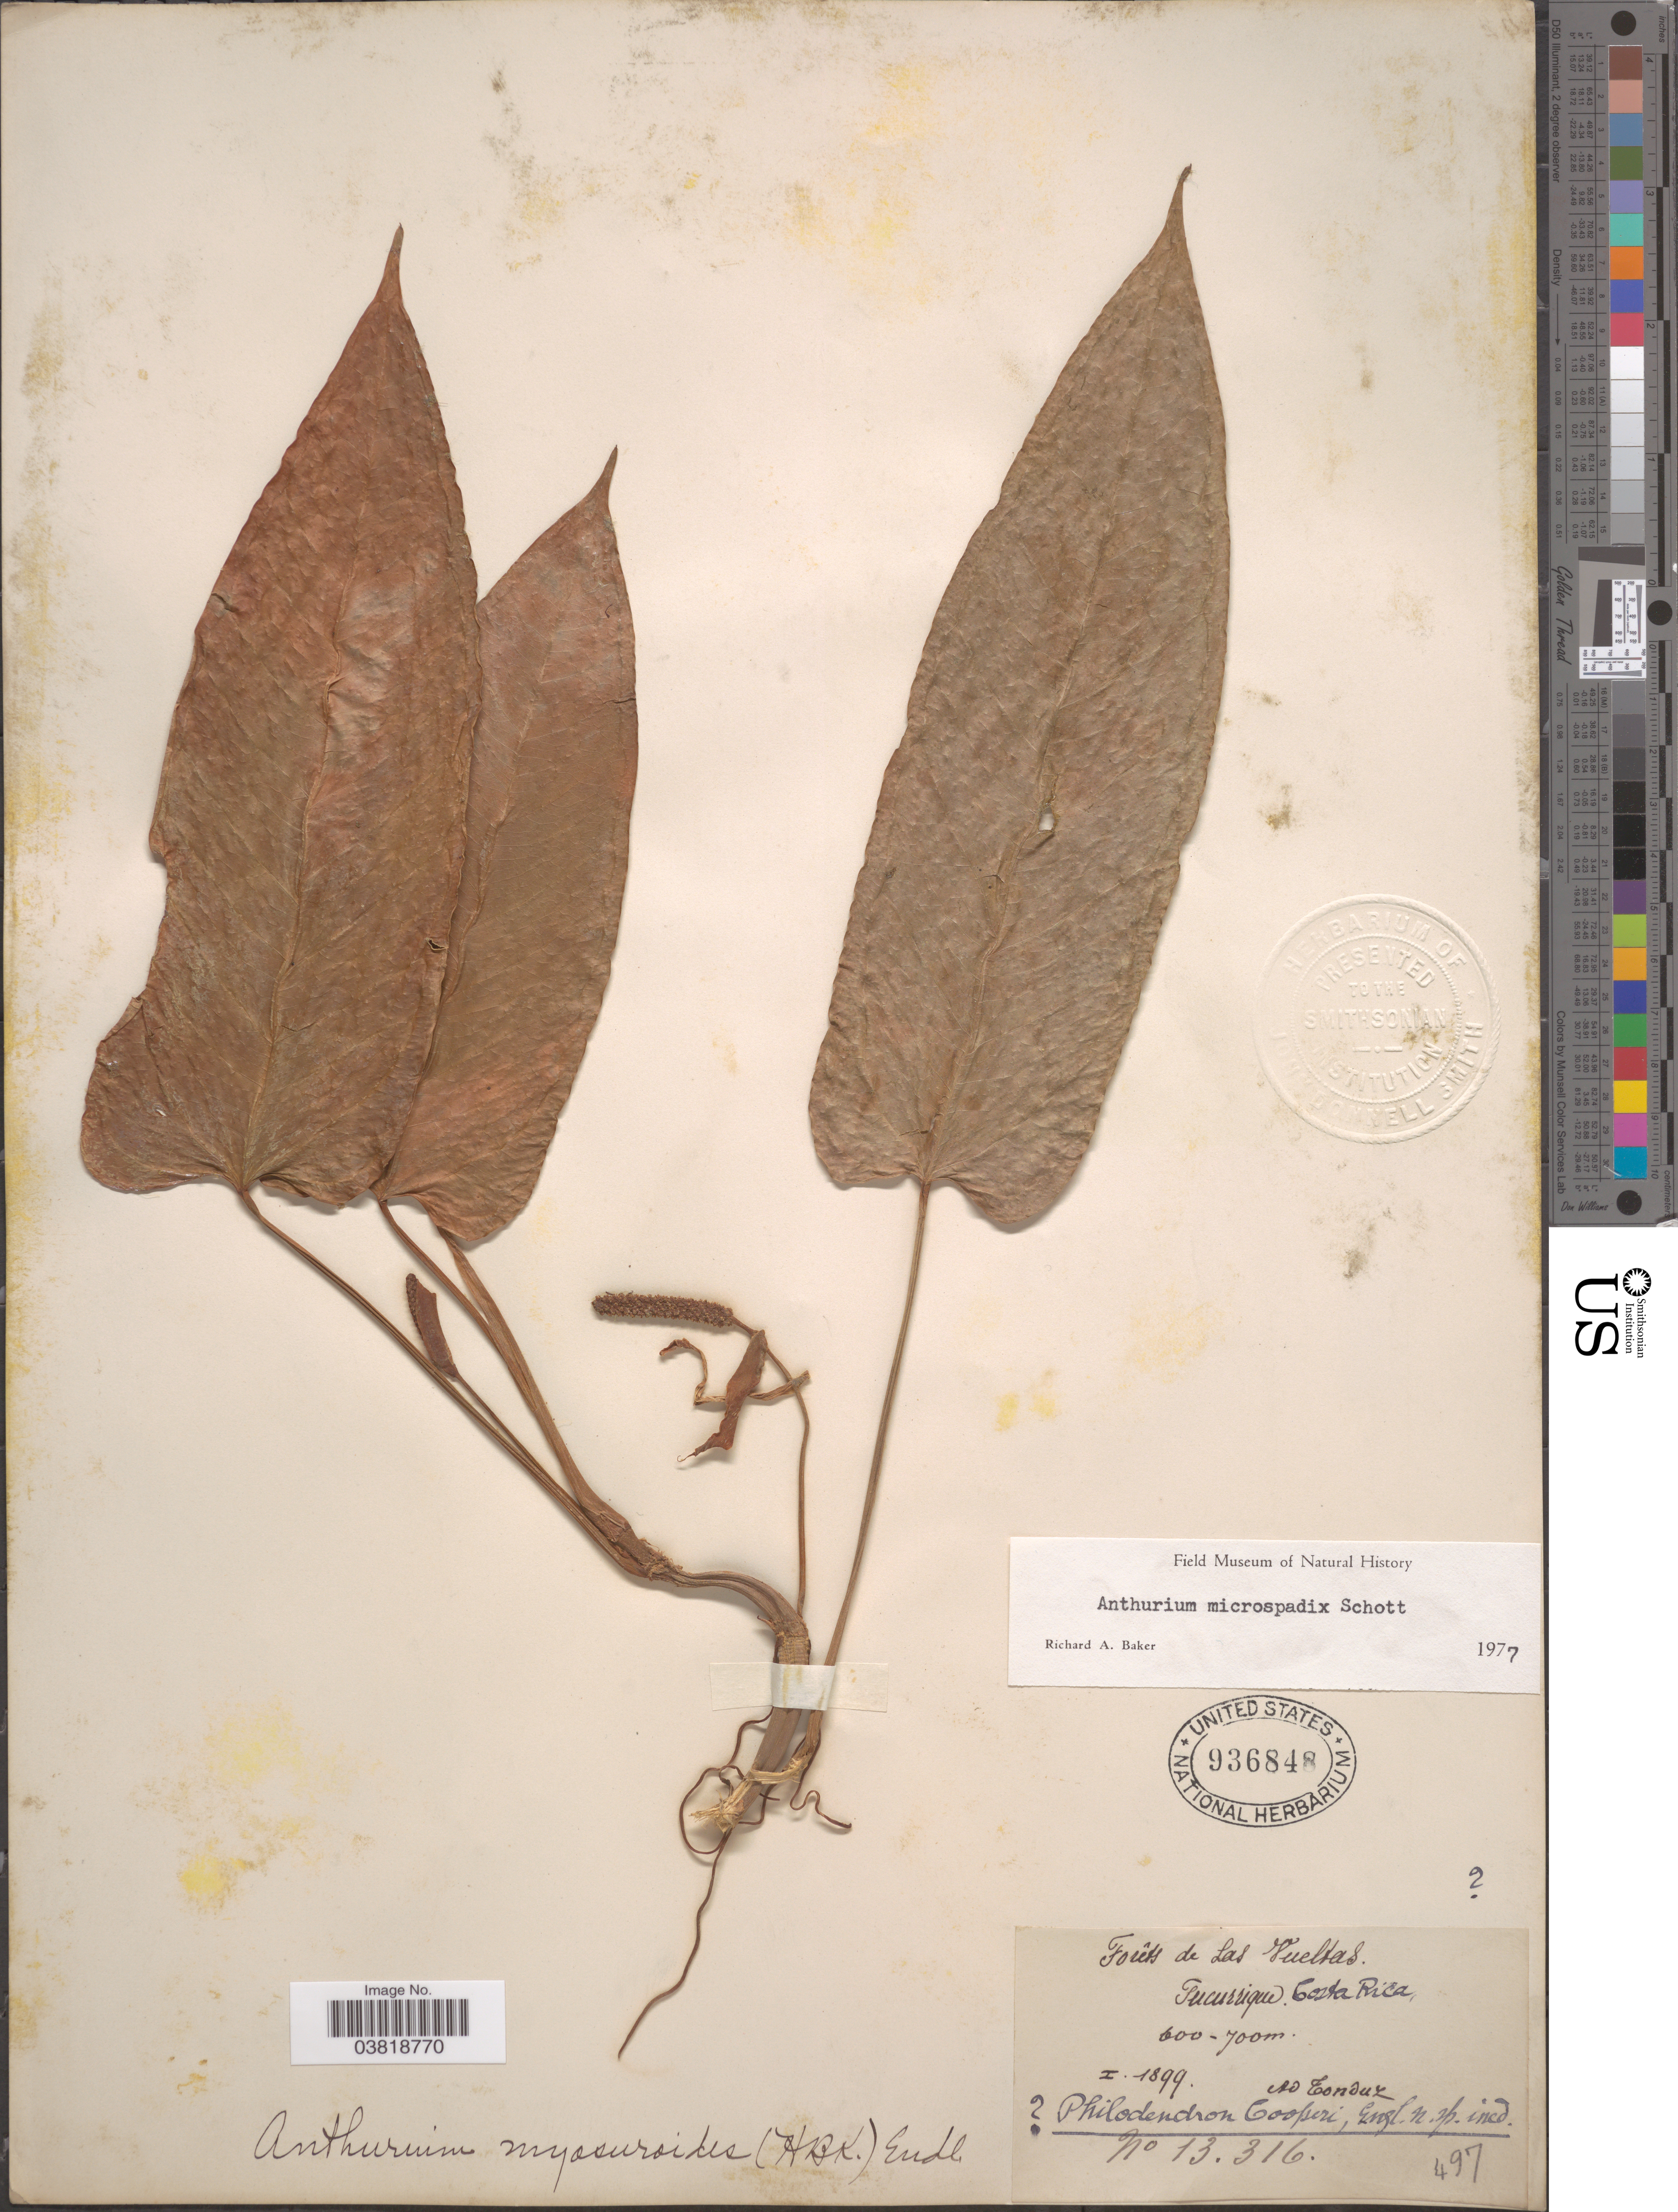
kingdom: Plantae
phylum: Tracheophyta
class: Liliopsida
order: Alismatales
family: Araceae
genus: Anthurium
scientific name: Anthurium microspadix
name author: Schott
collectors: A. Tonduz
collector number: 13316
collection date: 1899-01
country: Costa Rica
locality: Forêts de Las Vueltas. Tucurrique.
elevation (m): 600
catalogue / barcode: US 936848